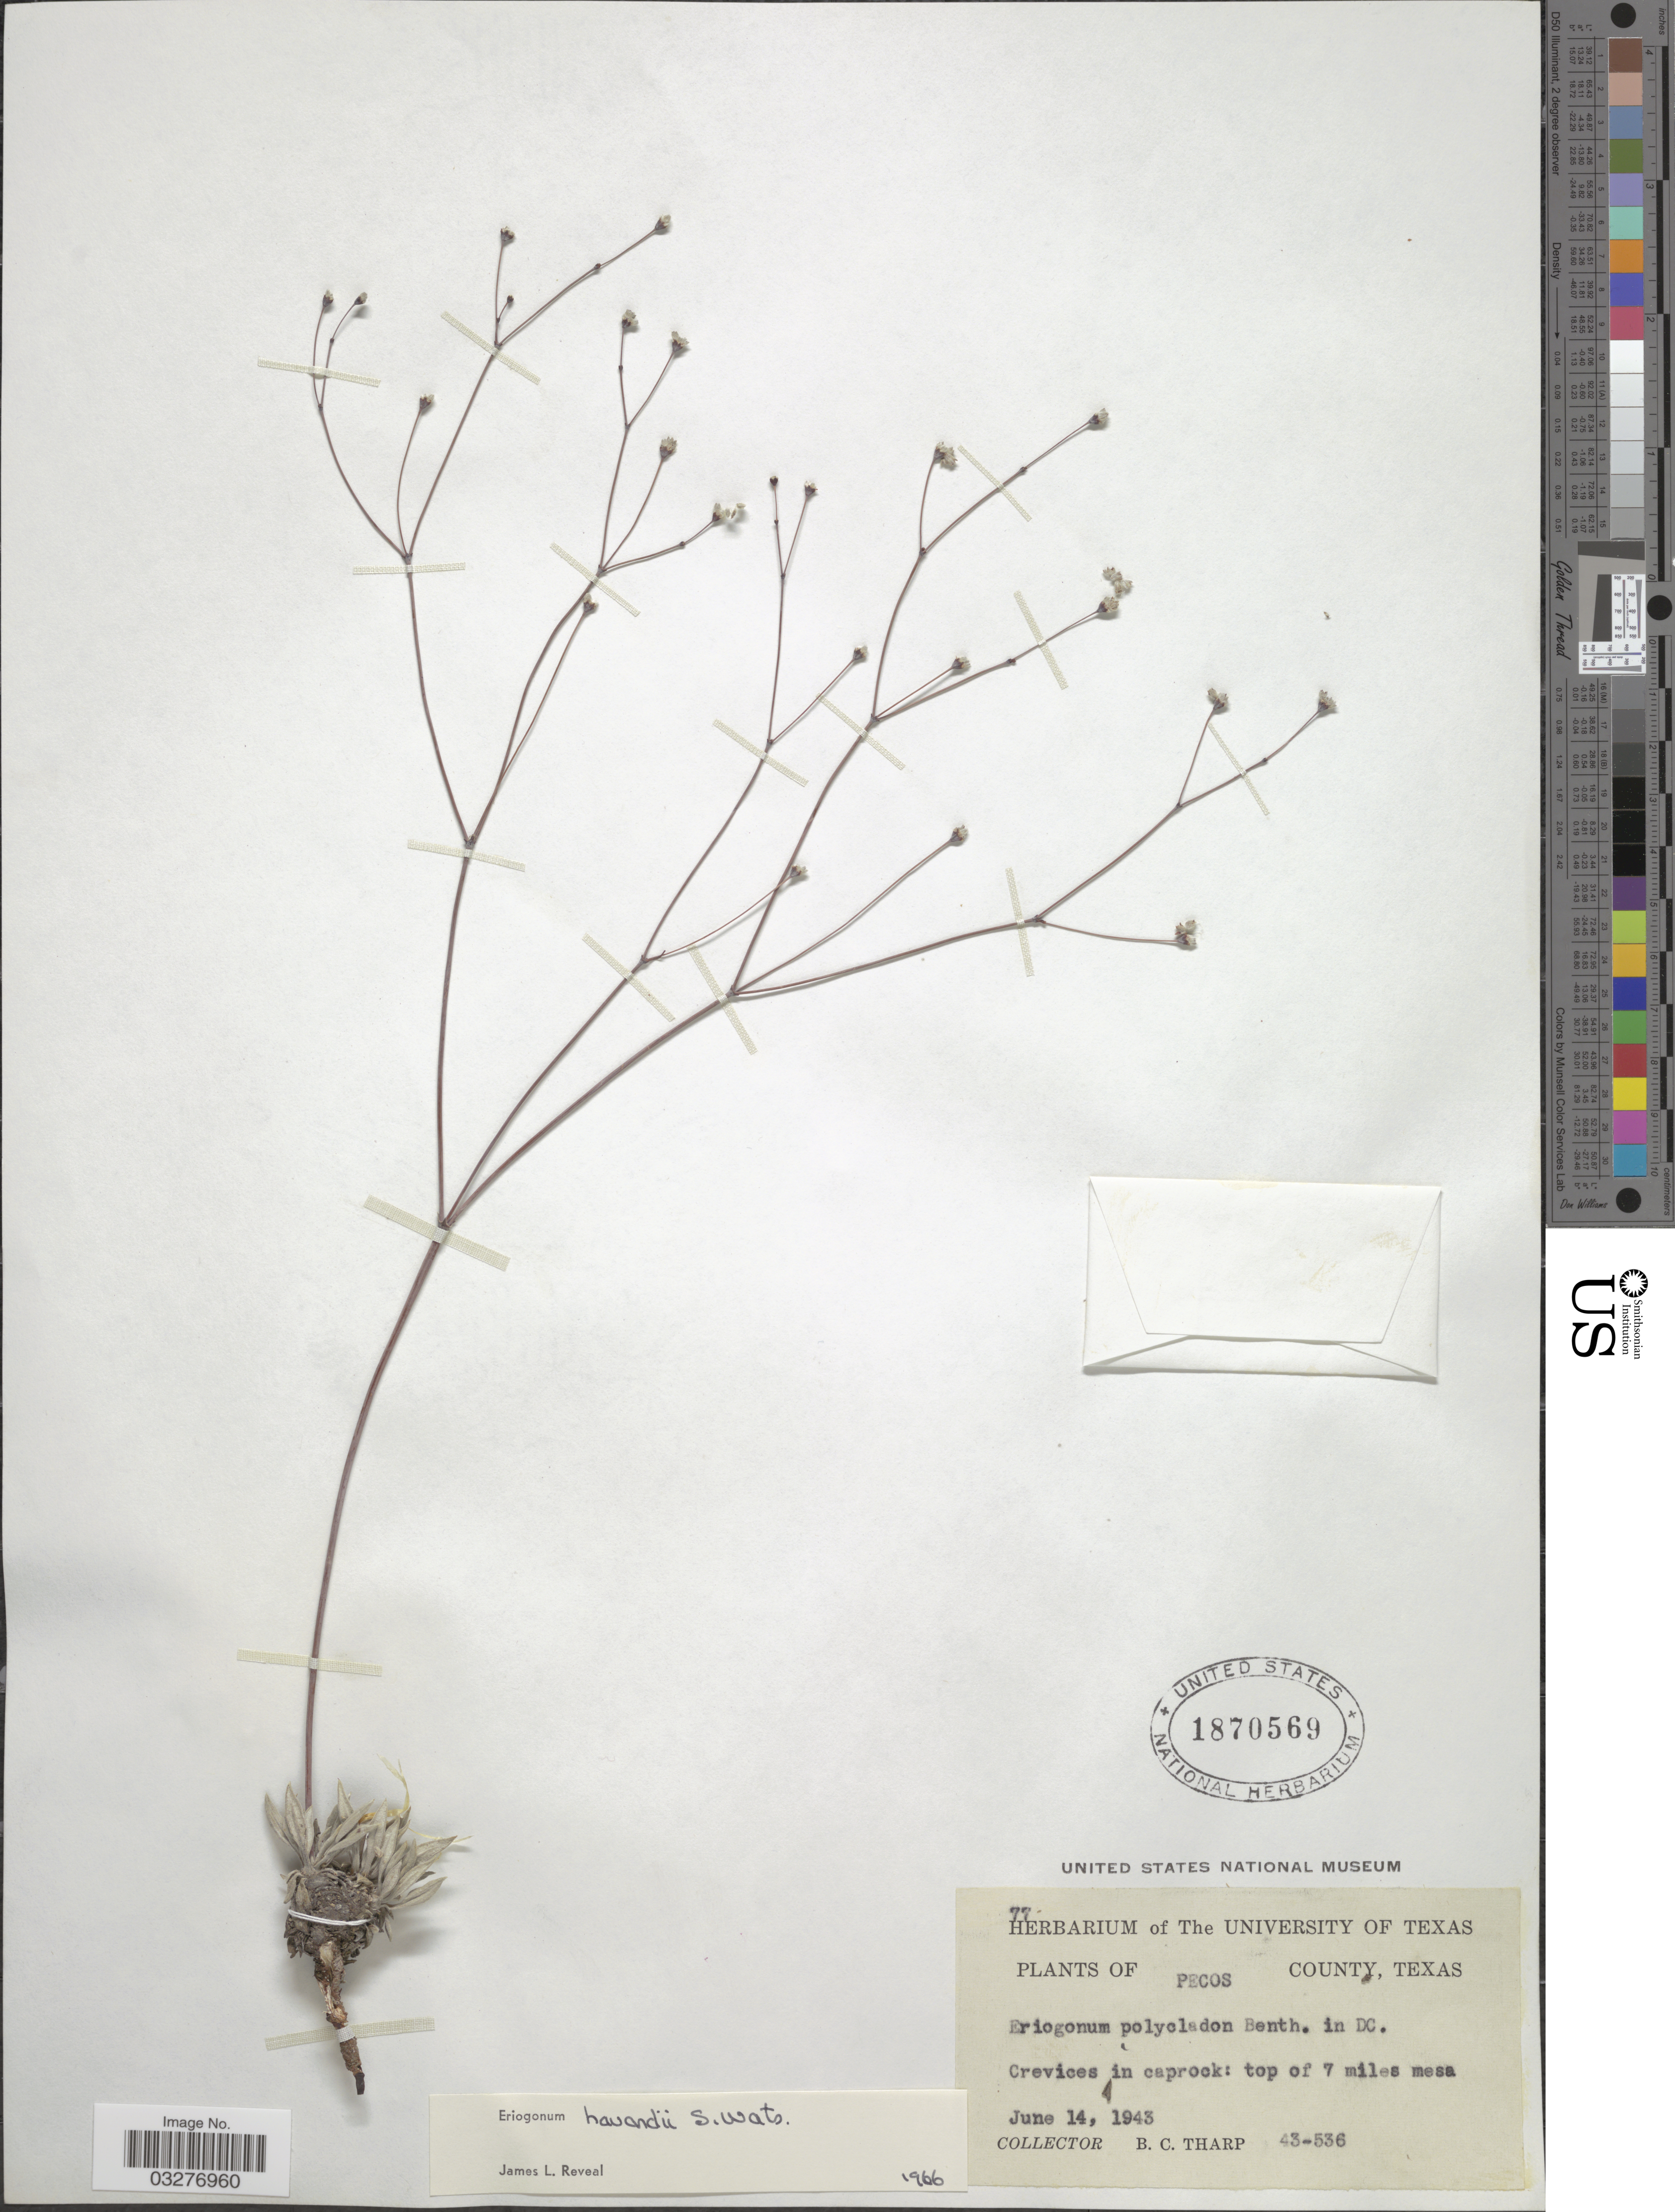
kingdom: Plantae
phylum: Tracheophyta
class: Magnoliopsida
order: Caryophyllales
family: Polygonaceae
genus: Eriogonum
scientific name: Eriogonum havardii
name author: S. Watson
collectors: B. C. Tharp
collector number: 43-536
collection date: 1943-06-14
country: United States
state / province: Texas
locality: Pecos County. Top of 7 miles mesa.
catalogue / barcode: US 1870569